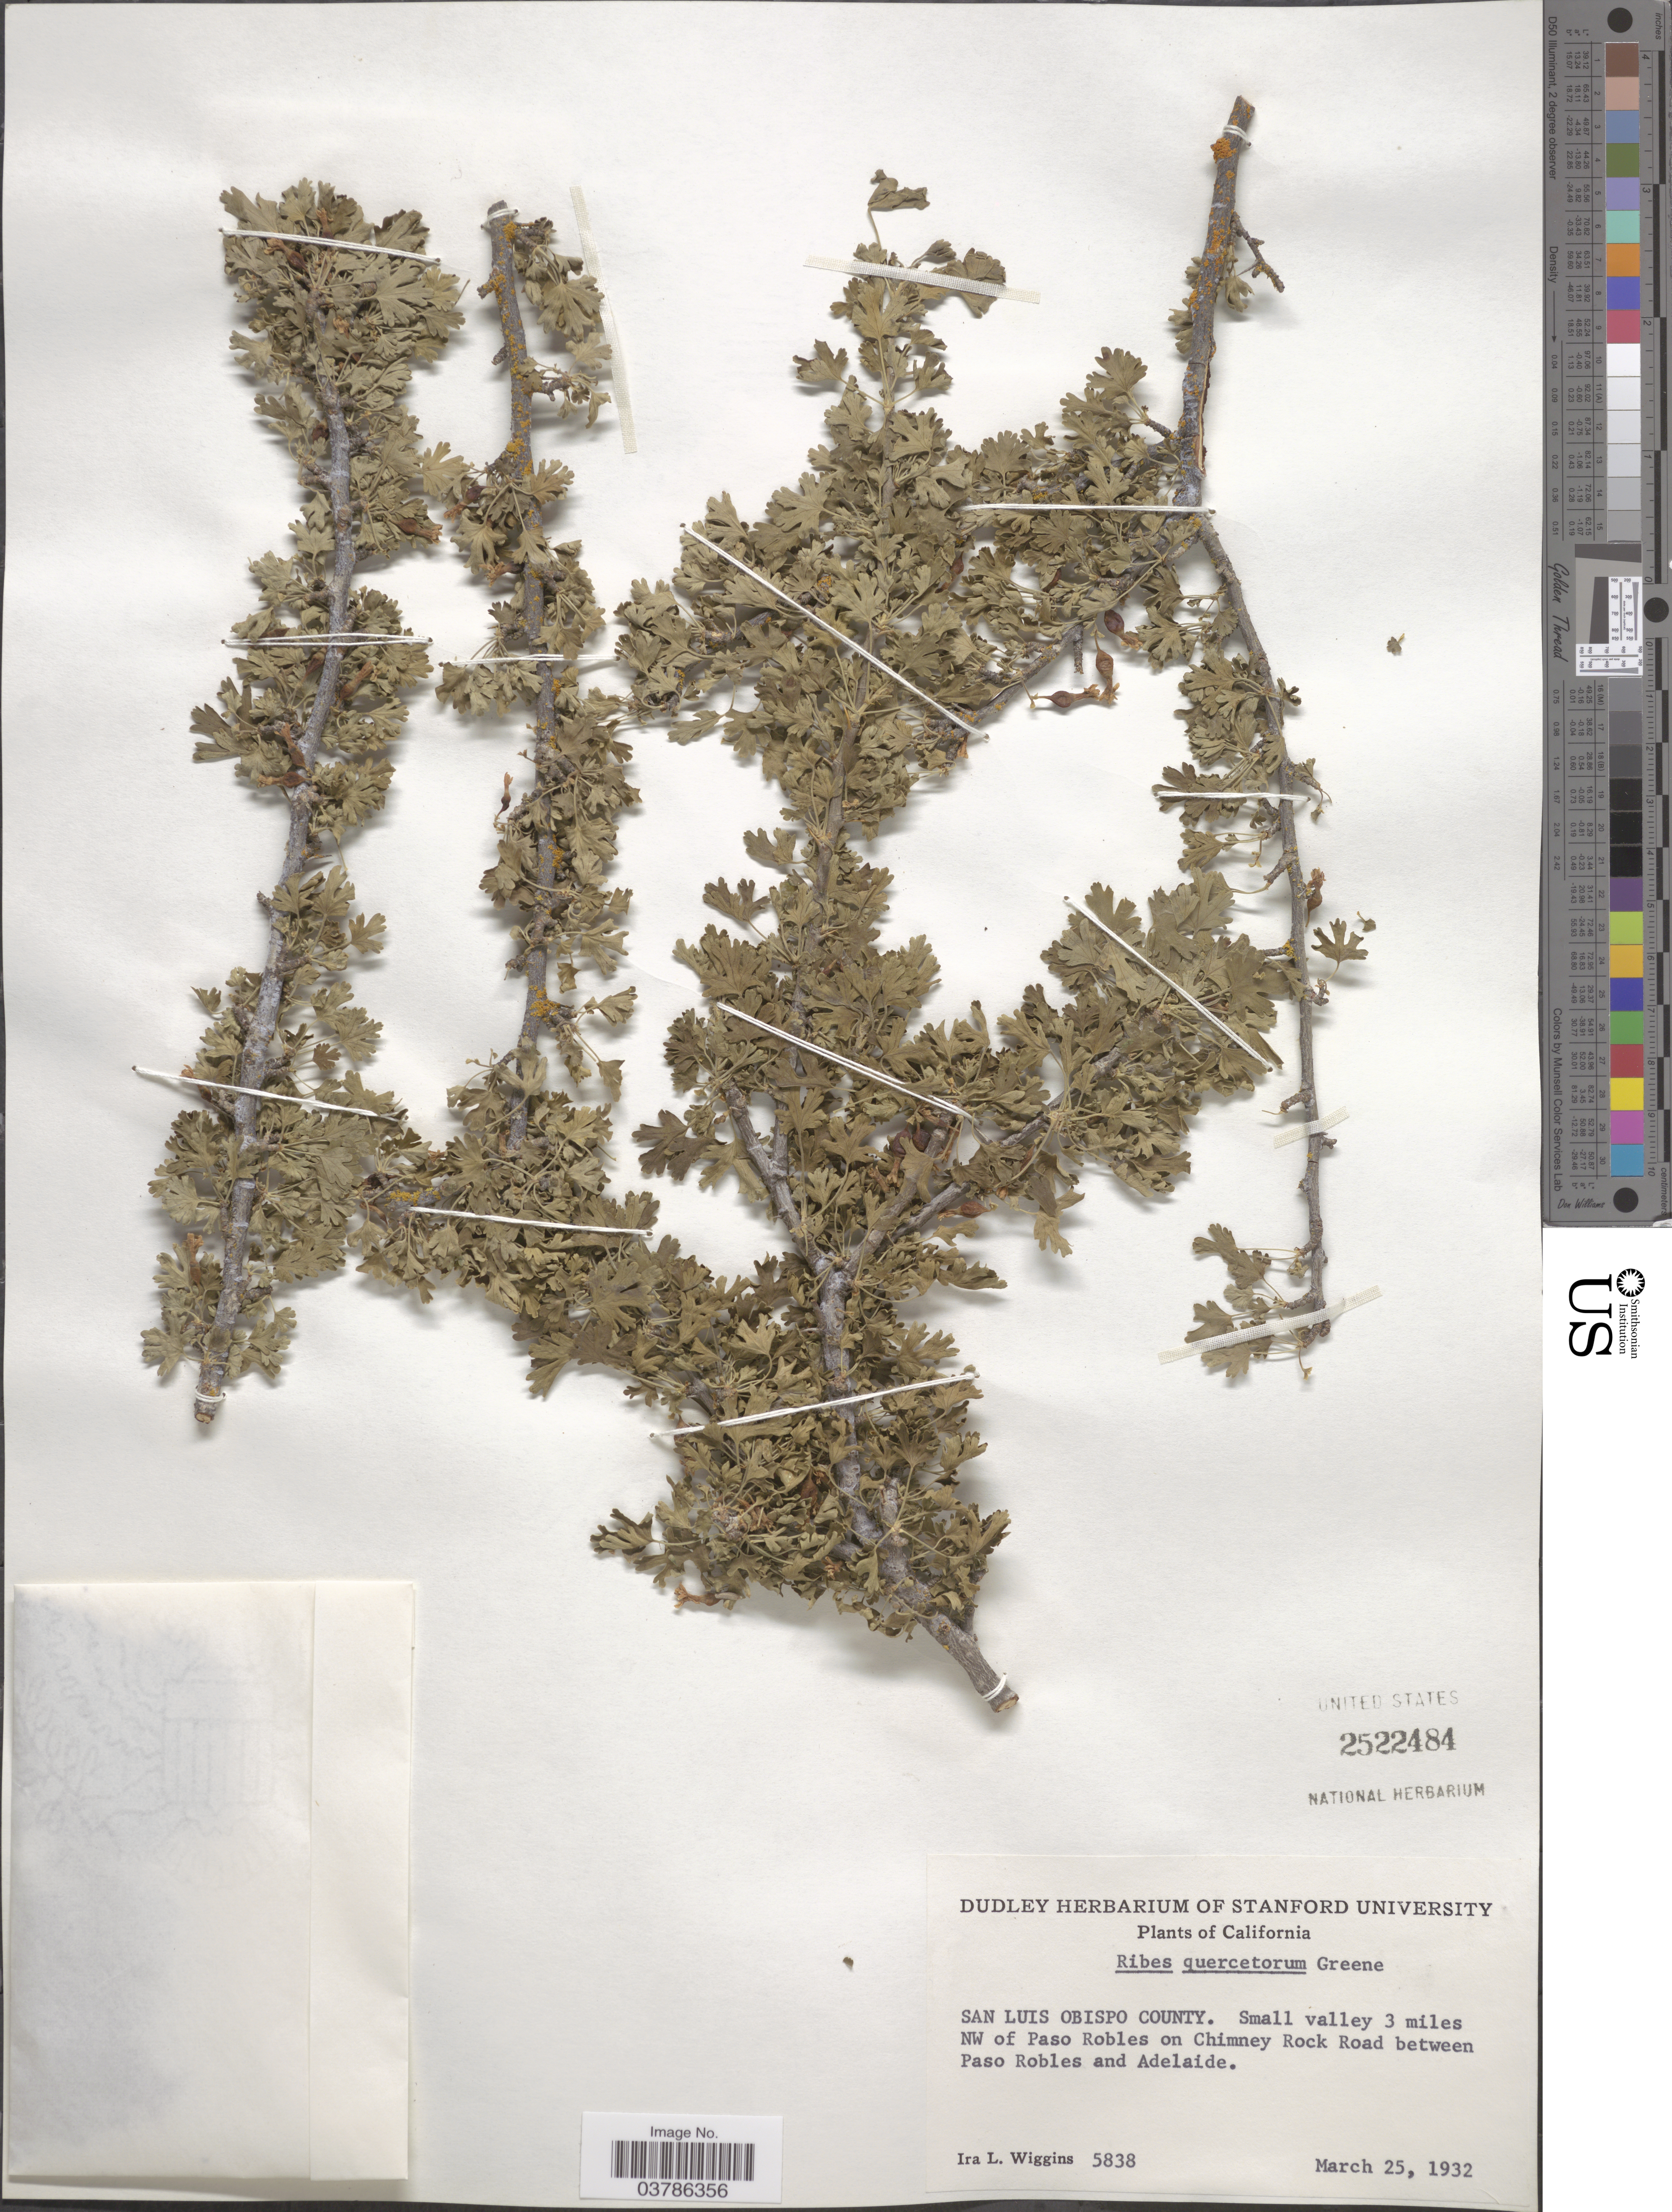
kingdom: Plantae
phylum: Tracheophyta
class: Magnoliopsida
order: Saxifragales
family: Grossulariaceae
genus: Ribes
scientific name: Ribes quercetorum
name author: Greene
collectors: I. L. Wiggins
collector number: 5838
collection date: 1932-03-25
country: United States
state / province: California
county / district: San Luis Obispo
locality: San Luis Obispo County. Small valley 3 miles NW of Paso Robles on Chimney Rock Road between Paso Robles and Adelaide.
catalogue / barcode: US 2522484